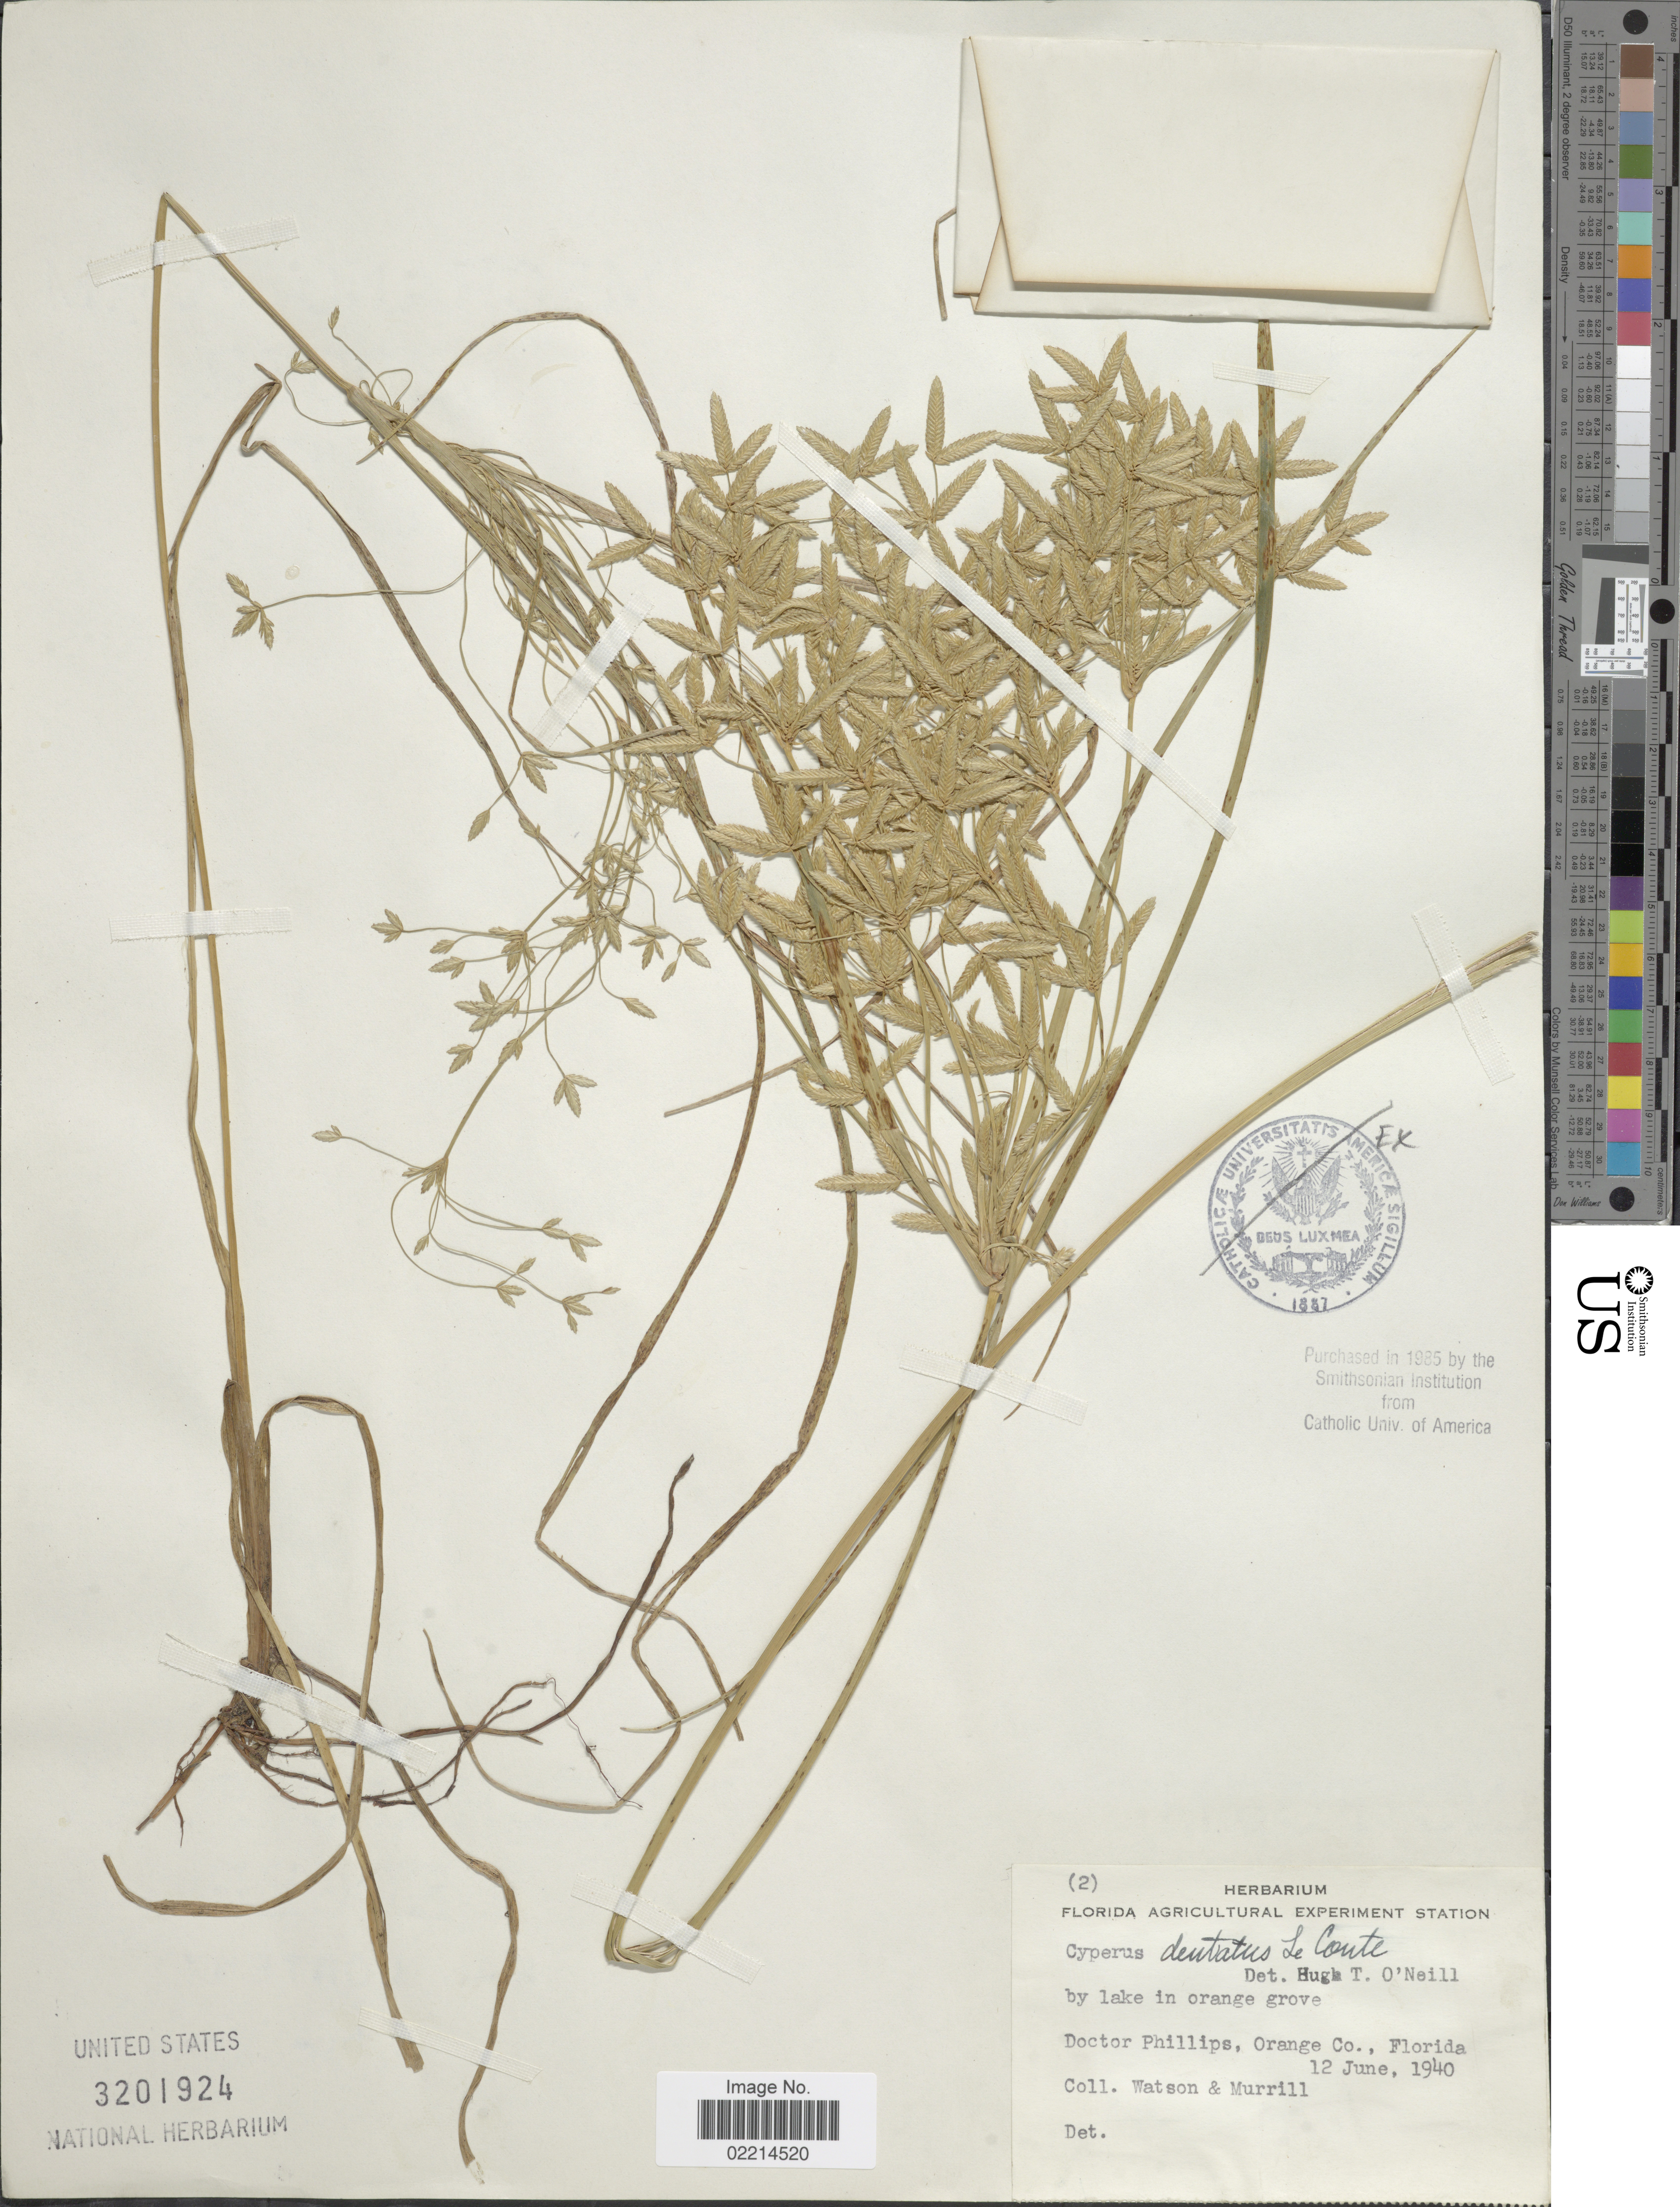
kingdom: Plantae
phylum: Tracheophyta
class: Liliopsida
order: Poales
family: Cyperaceae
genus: Cyperus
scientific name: Cyperus dentatus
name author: Torr.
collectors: -- Watson & Murrill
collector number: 2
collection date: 1940-06-12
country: United States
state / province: Florida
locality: By lake in orange grove, Doctor Phillips, Orange Co.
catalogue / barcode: US 3201924